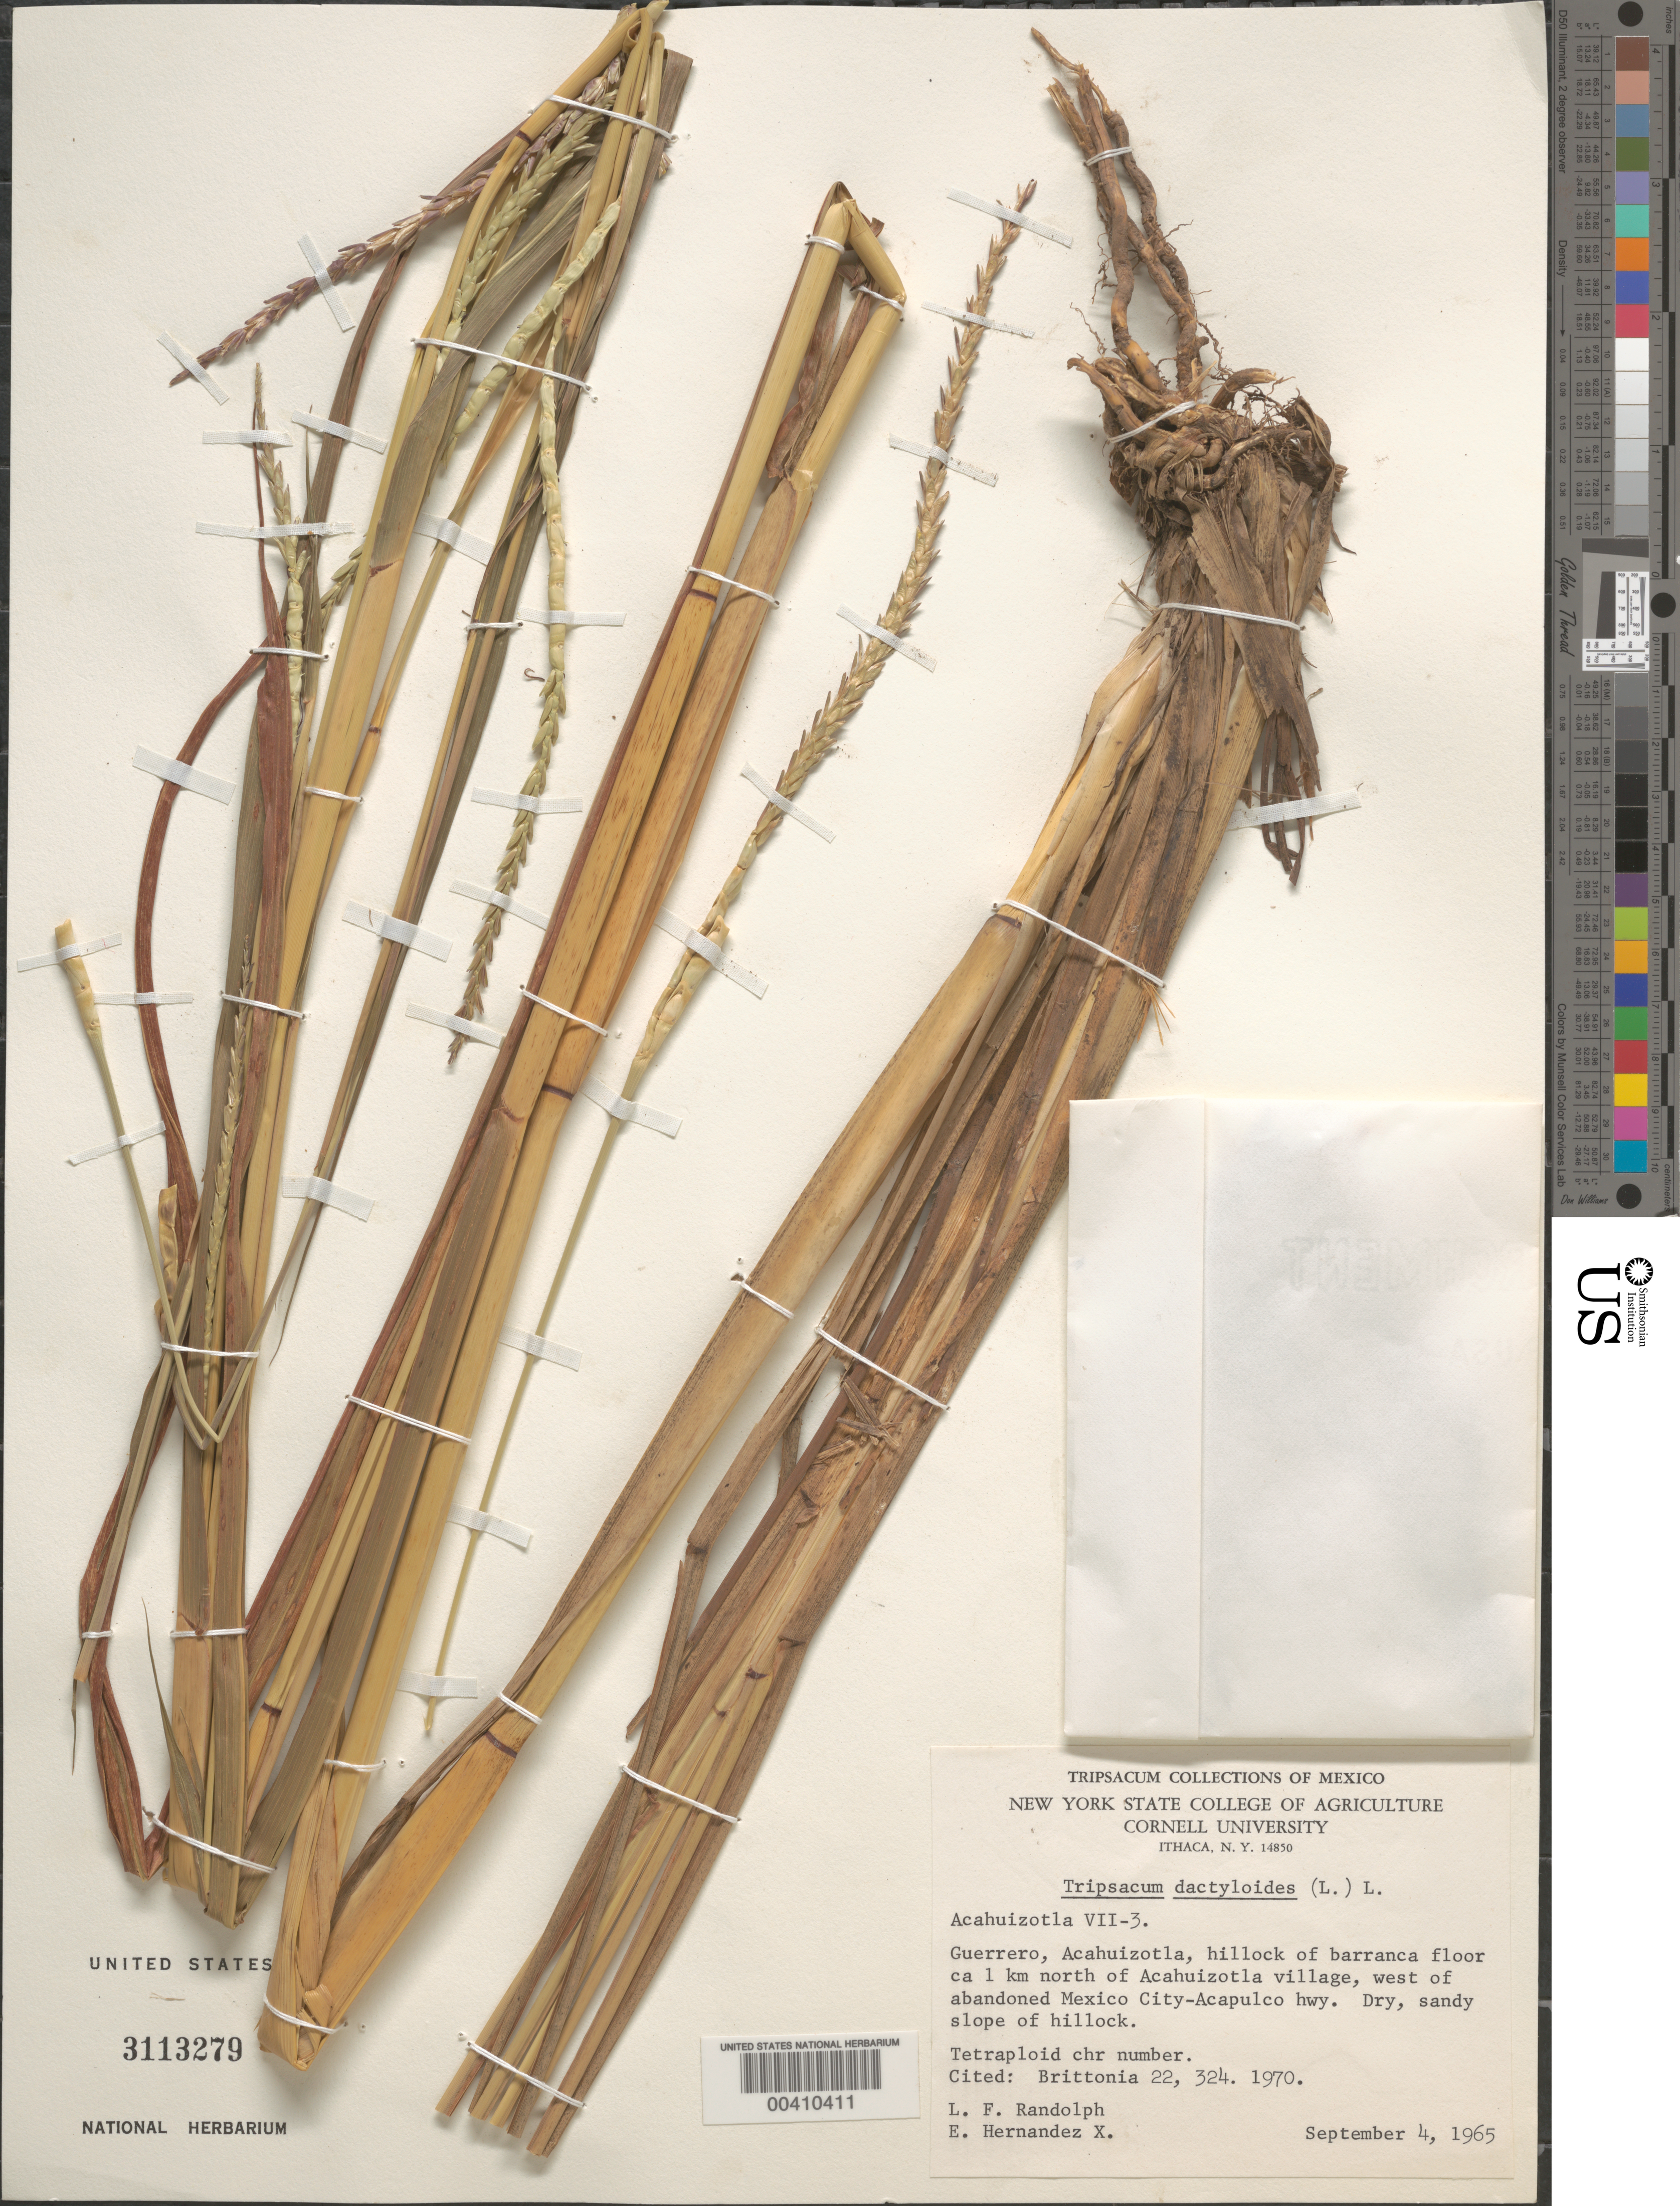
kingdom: Plantae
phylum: Tracheophyta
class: Liliopsida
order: Poales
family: Poaceae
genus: Tripsacum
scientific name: Tripsacum dactyloides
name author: (L.) L.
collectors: L. F. Randolph & E. I. Hernández-X.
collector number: VII-3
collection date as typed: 4 Sep 1965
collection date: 1965-09-04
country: Mexico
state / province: Guerrero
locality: Acahuizotla, ca. 1 km N of Acahuizotla village, W of abandoned Mexico City-Acapulco Hwy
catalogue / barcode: US 3113279